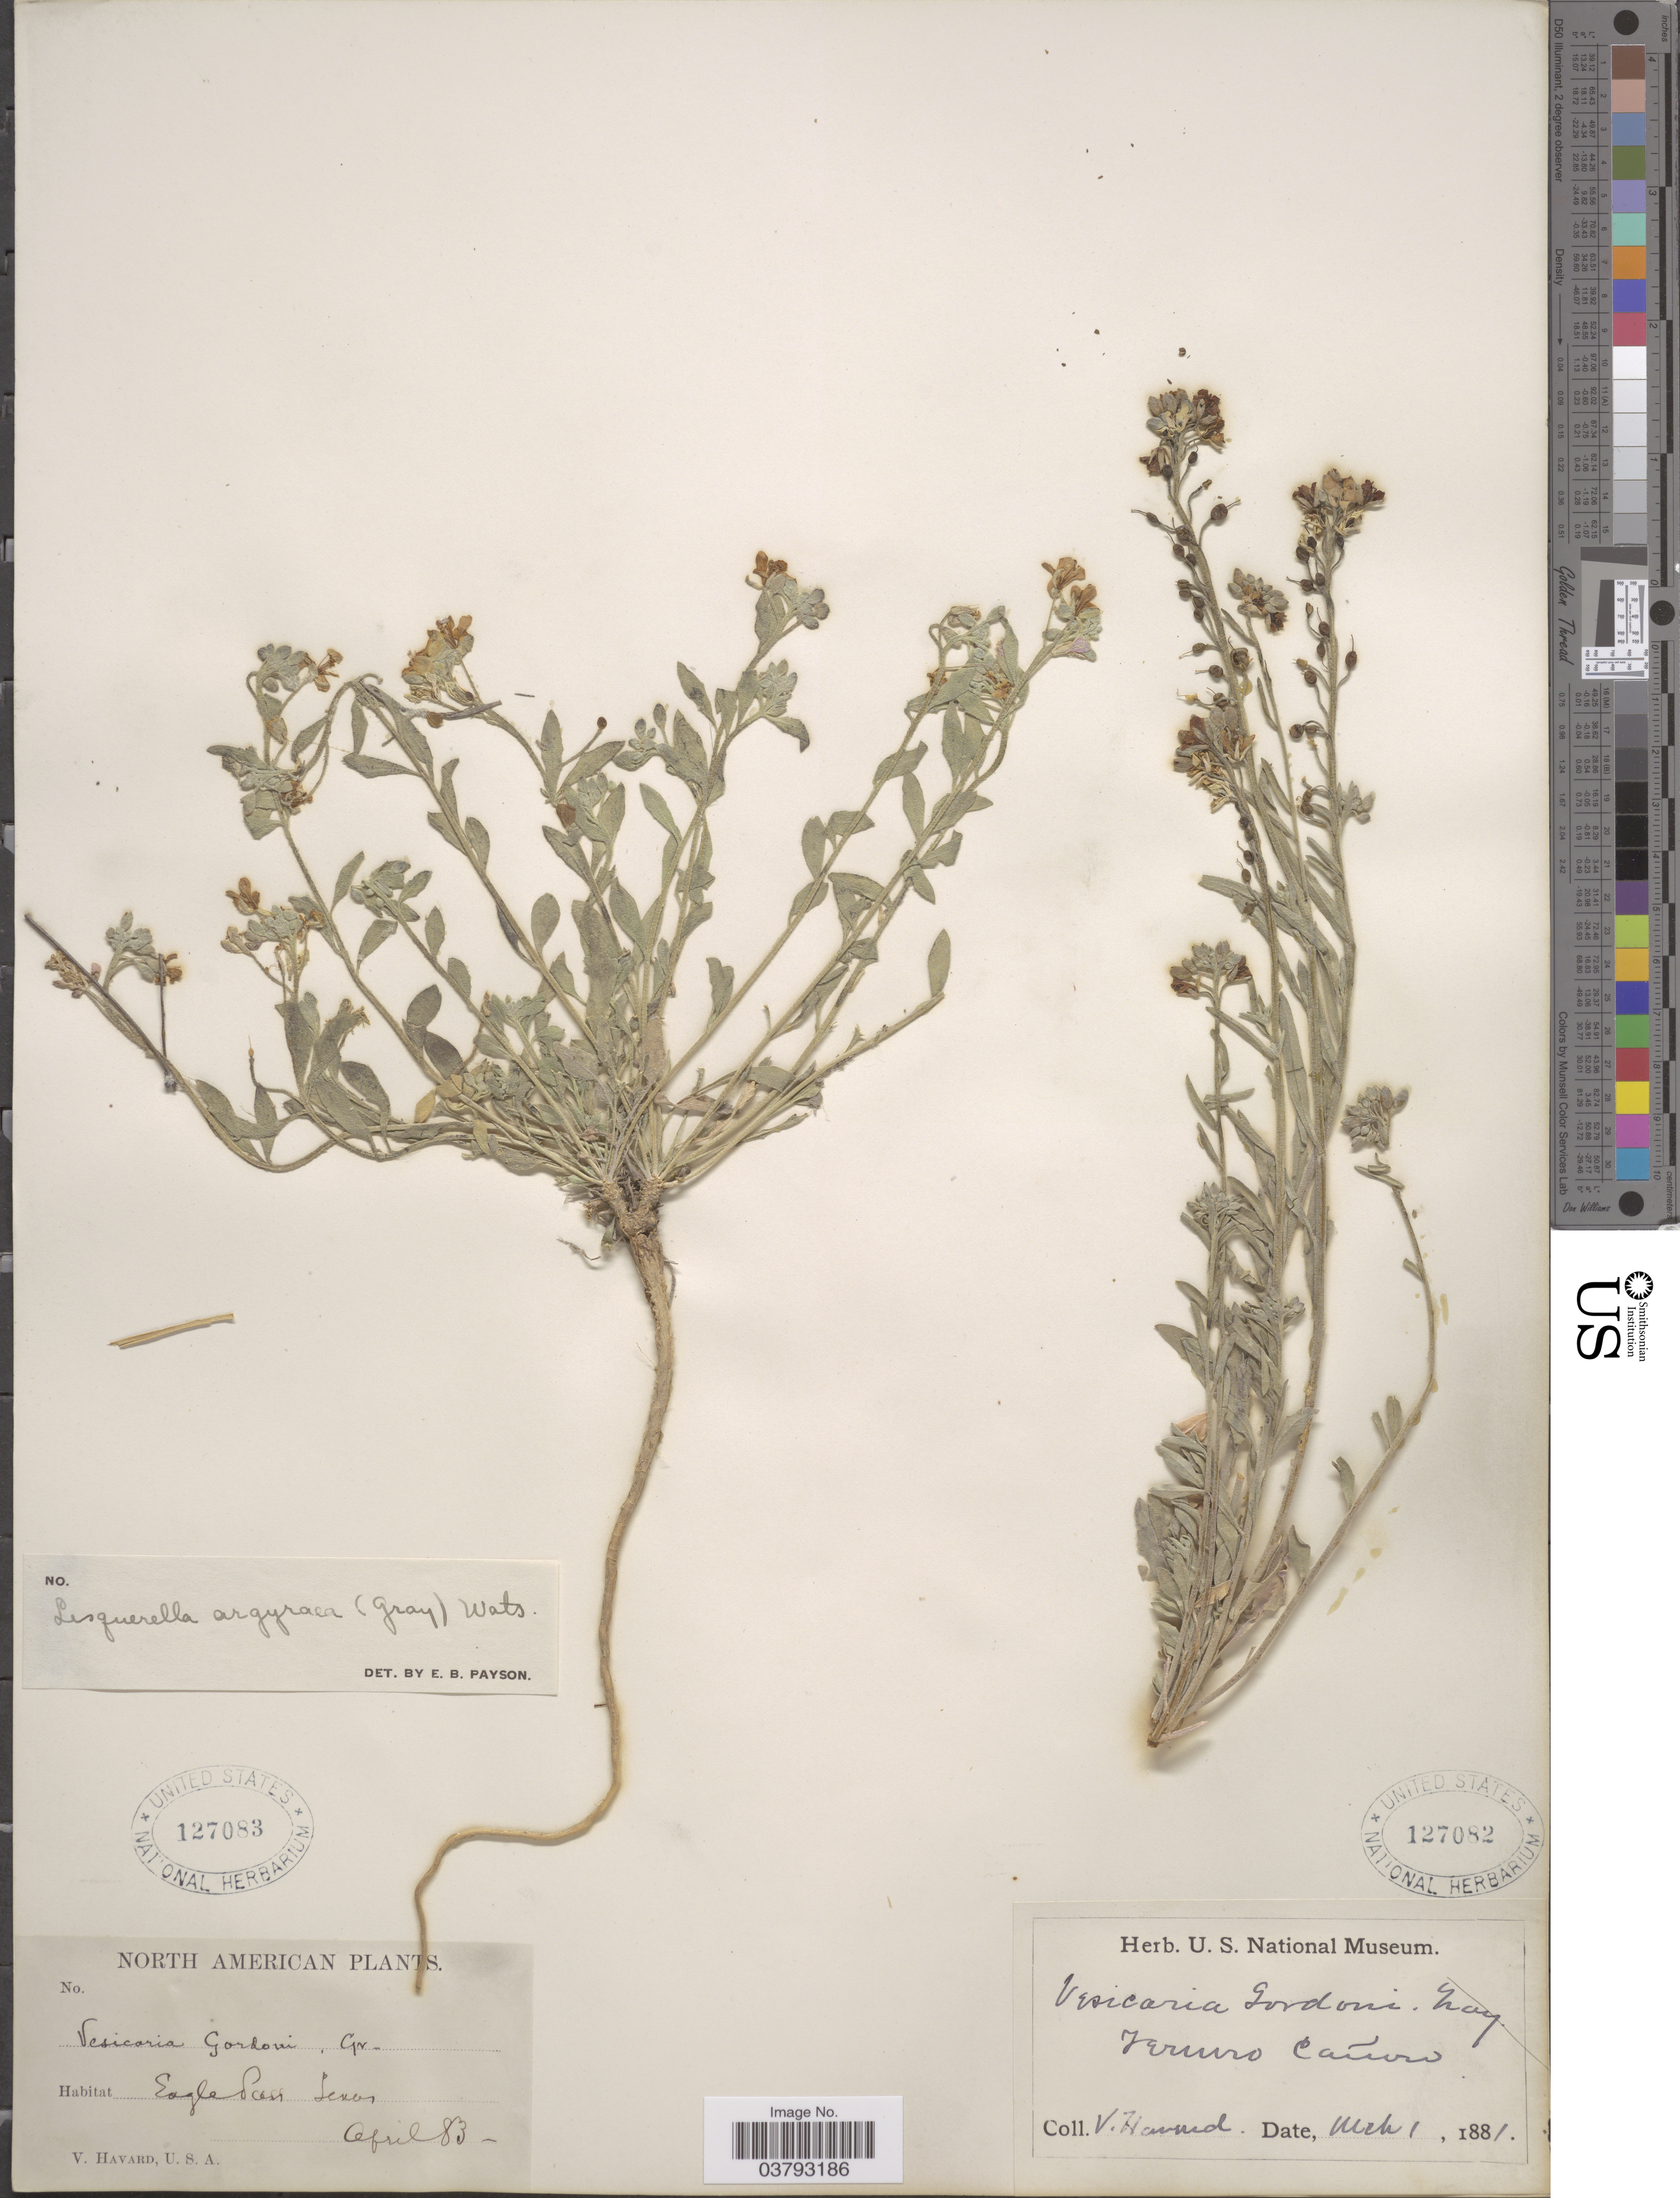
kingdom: Plantae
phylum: Tracheophyta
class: Magnoliopsida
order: Brassicales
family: Brassicaceae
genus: Lesquerella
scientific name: Lesquerella argyraea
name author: (A. Gray) S. Watson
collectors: V. Havard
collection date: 1881-03-01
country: United States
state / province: Texas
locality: Ternero Cañon.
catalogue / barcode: US 127082-2